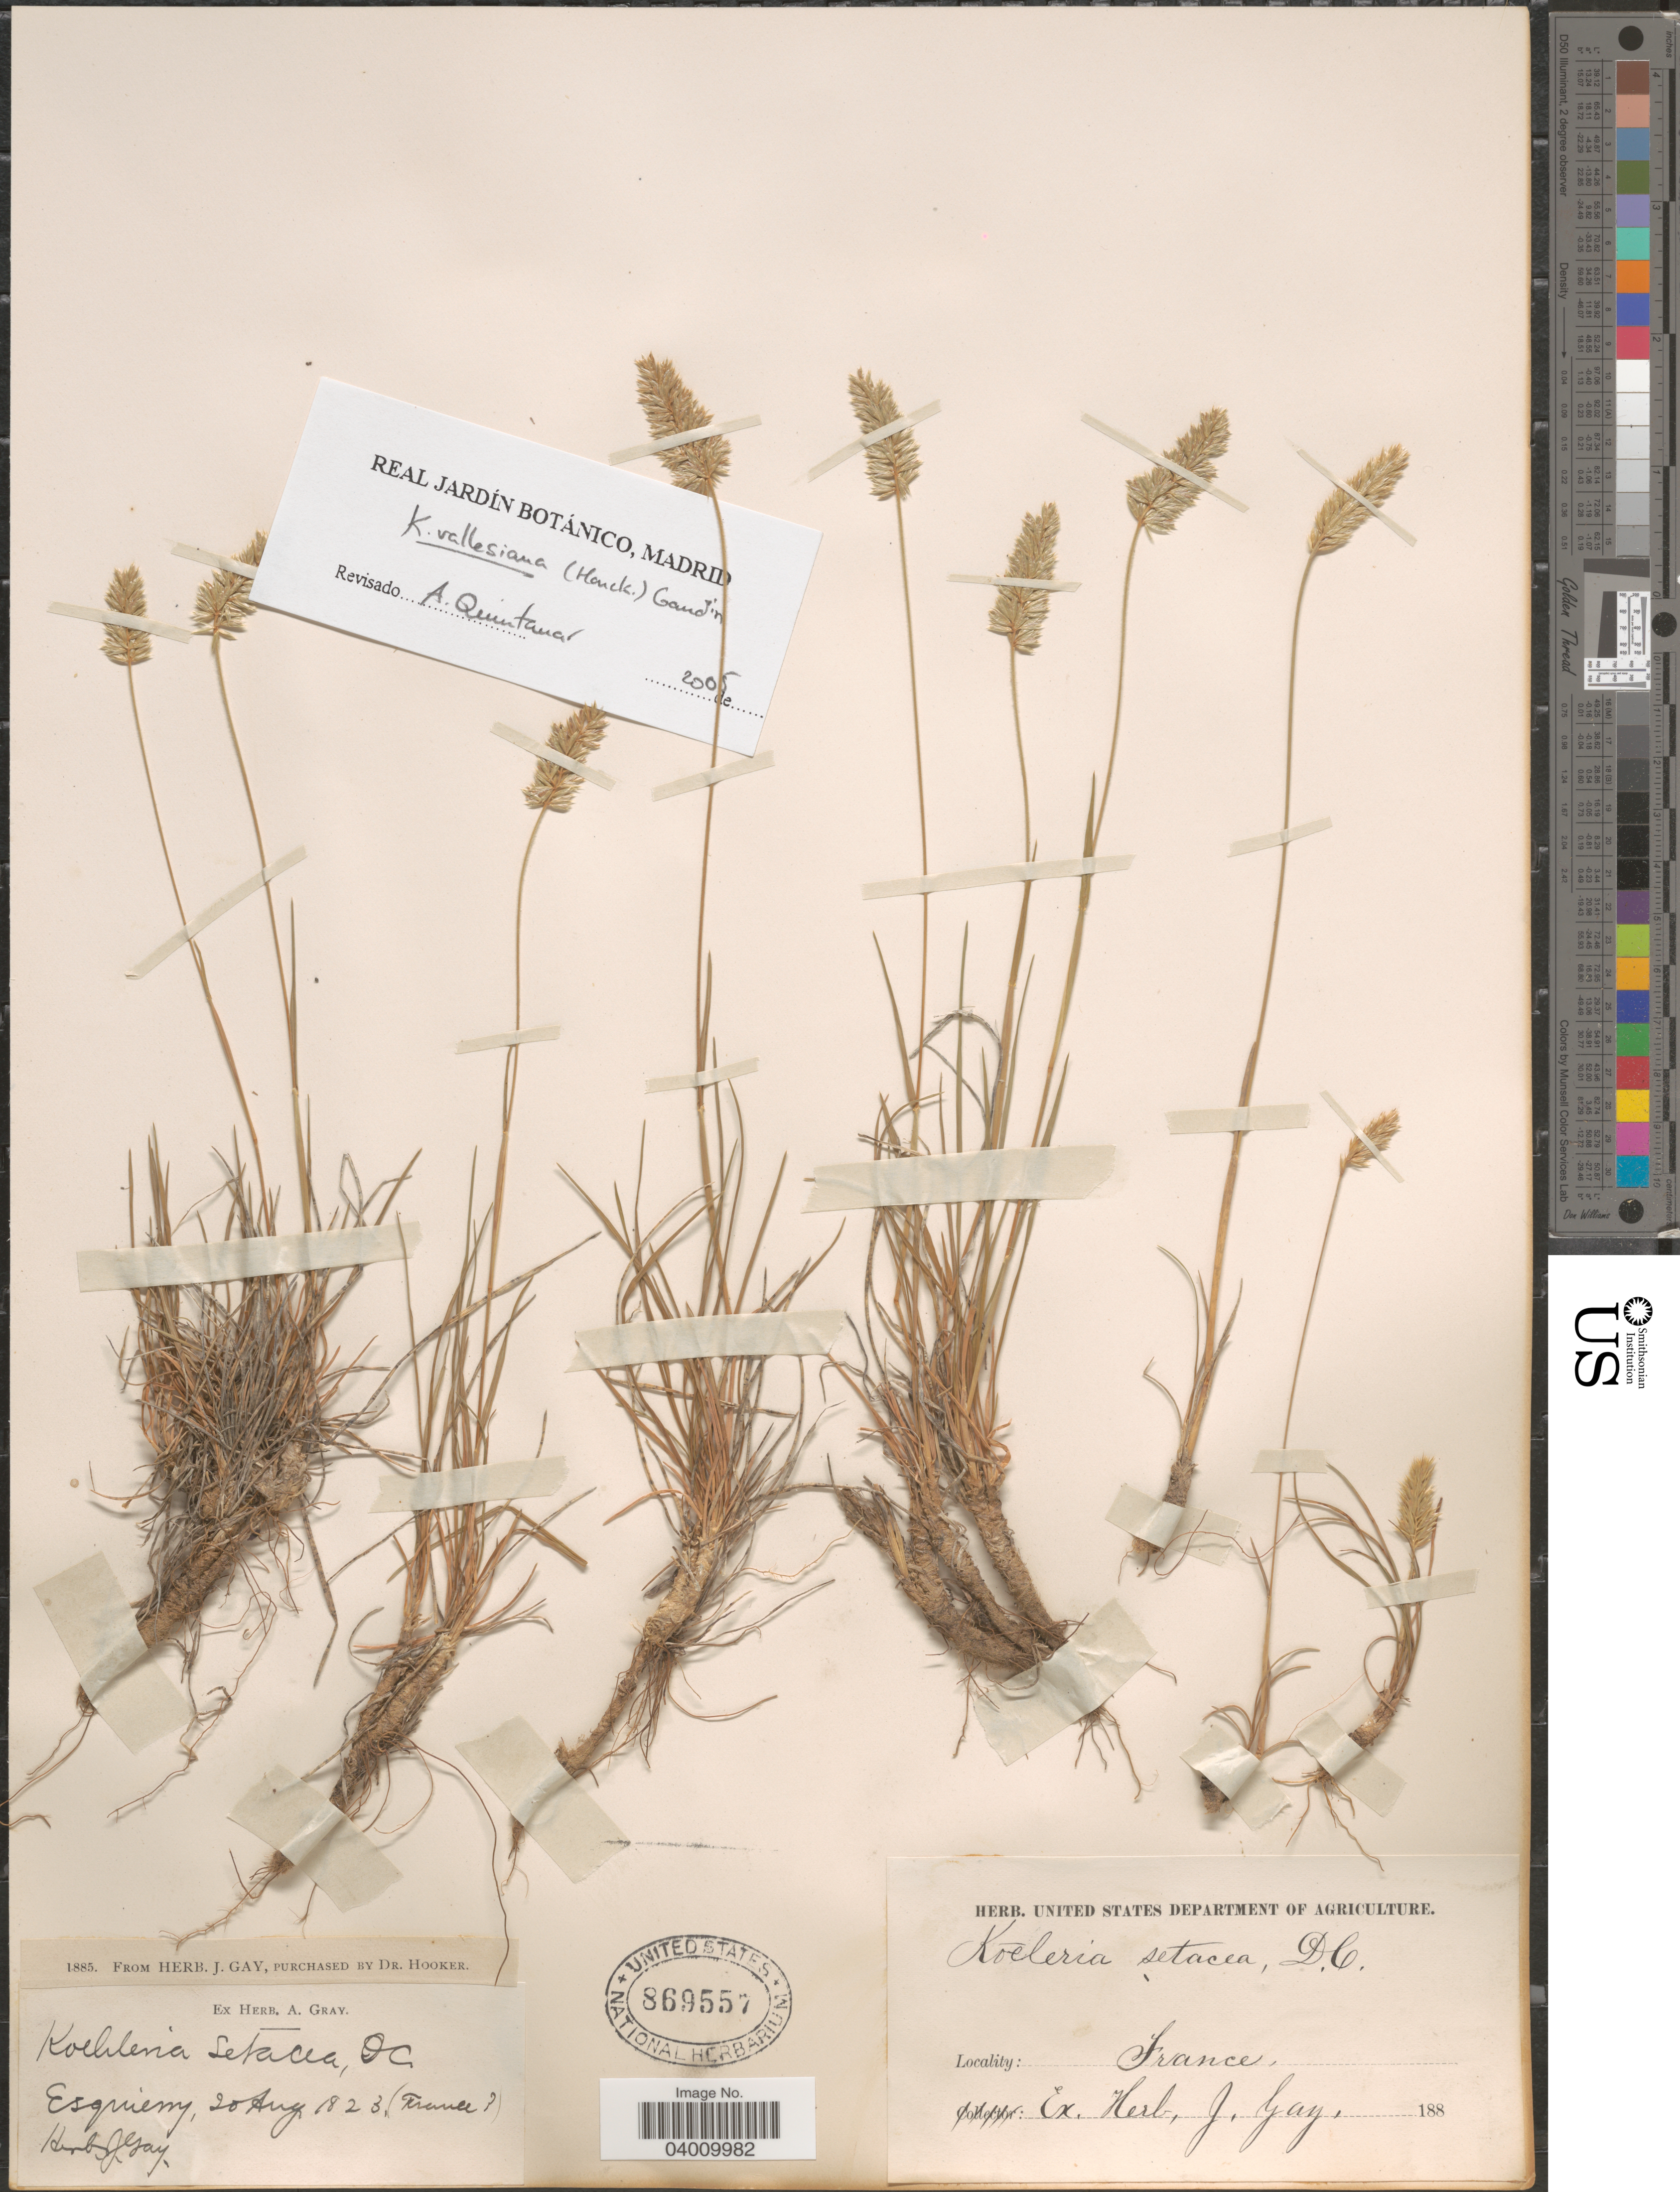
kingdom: Plantae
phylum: Tracheophyta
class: Liliopsida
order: Poales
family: Poaceae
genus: Koeleria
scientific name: Koeleria vallesiana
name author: (Honck.) Gaudin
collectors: ex herb. J. Gay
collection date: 1823-08-20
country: France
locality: Esquierry.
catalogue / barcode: US 869557